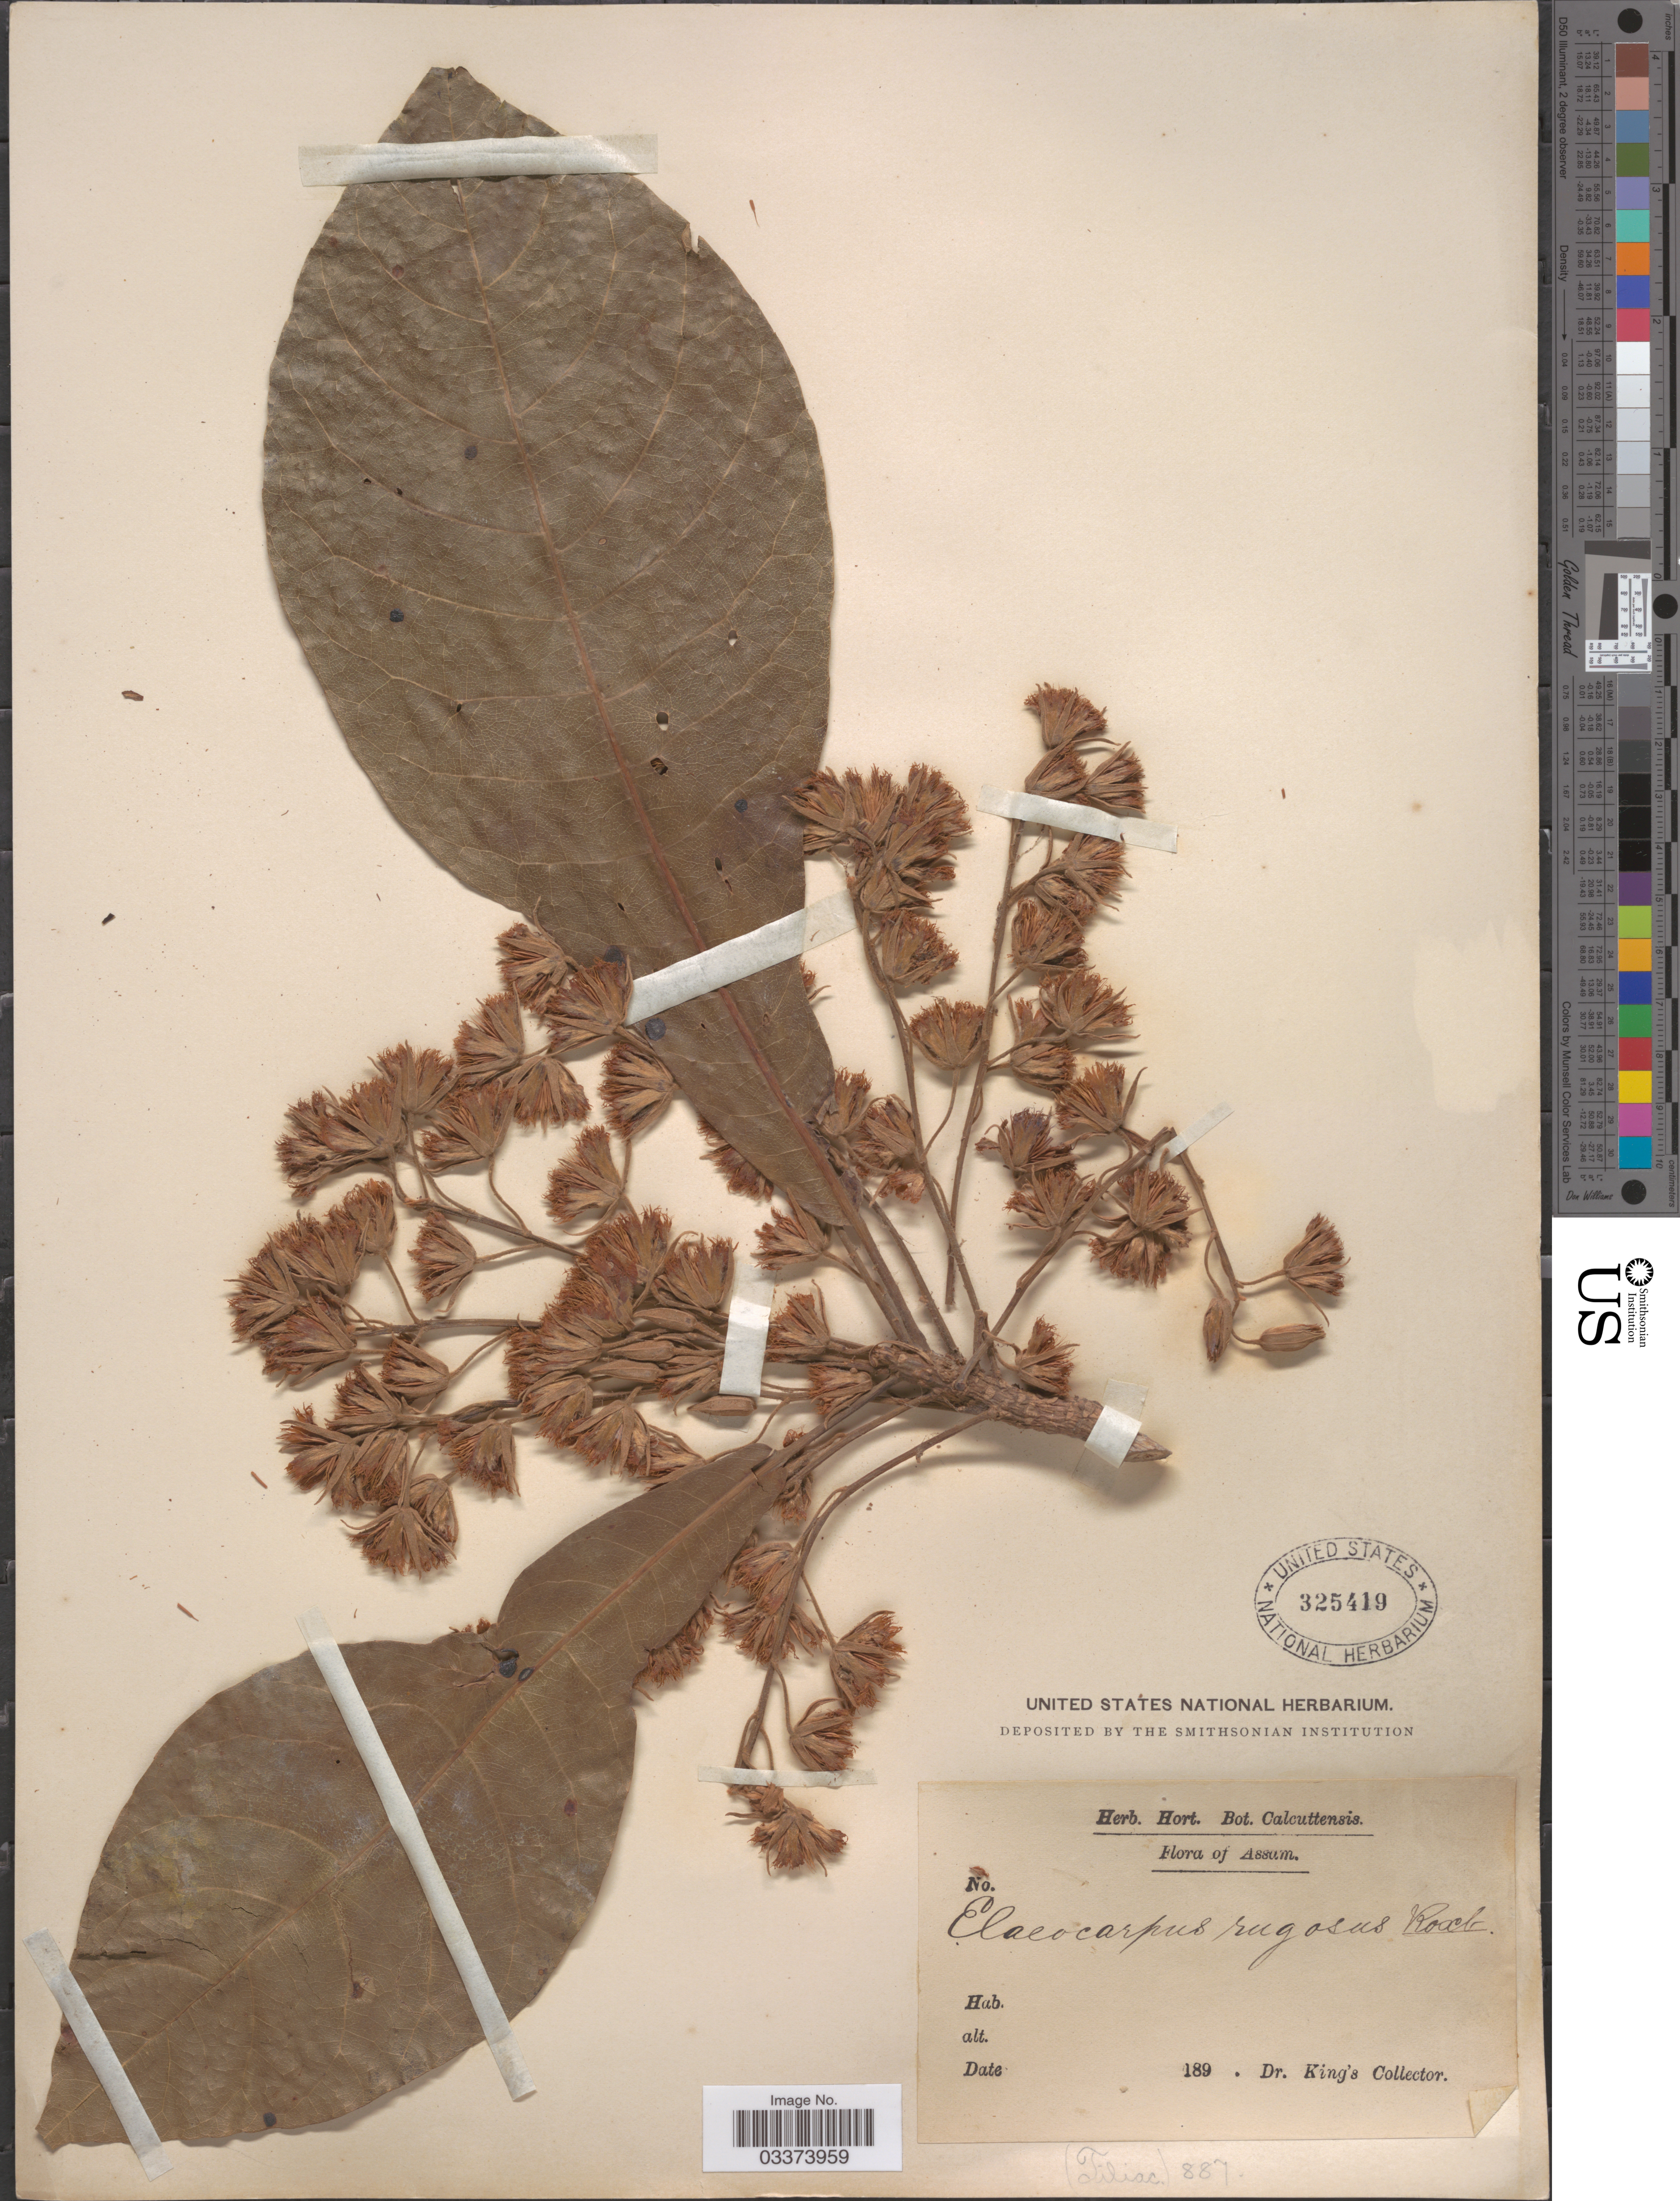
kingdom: Plantae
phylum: Tracheophyta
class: Magnoliopsida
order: Oxalidales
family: Elaeocarpaceae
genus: Elaeocarpus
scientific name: Elaeocarpus rugosus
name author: Roxb. ex G. Don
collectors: Dr. King's collector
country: India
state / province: Assam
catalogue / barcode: US 325419